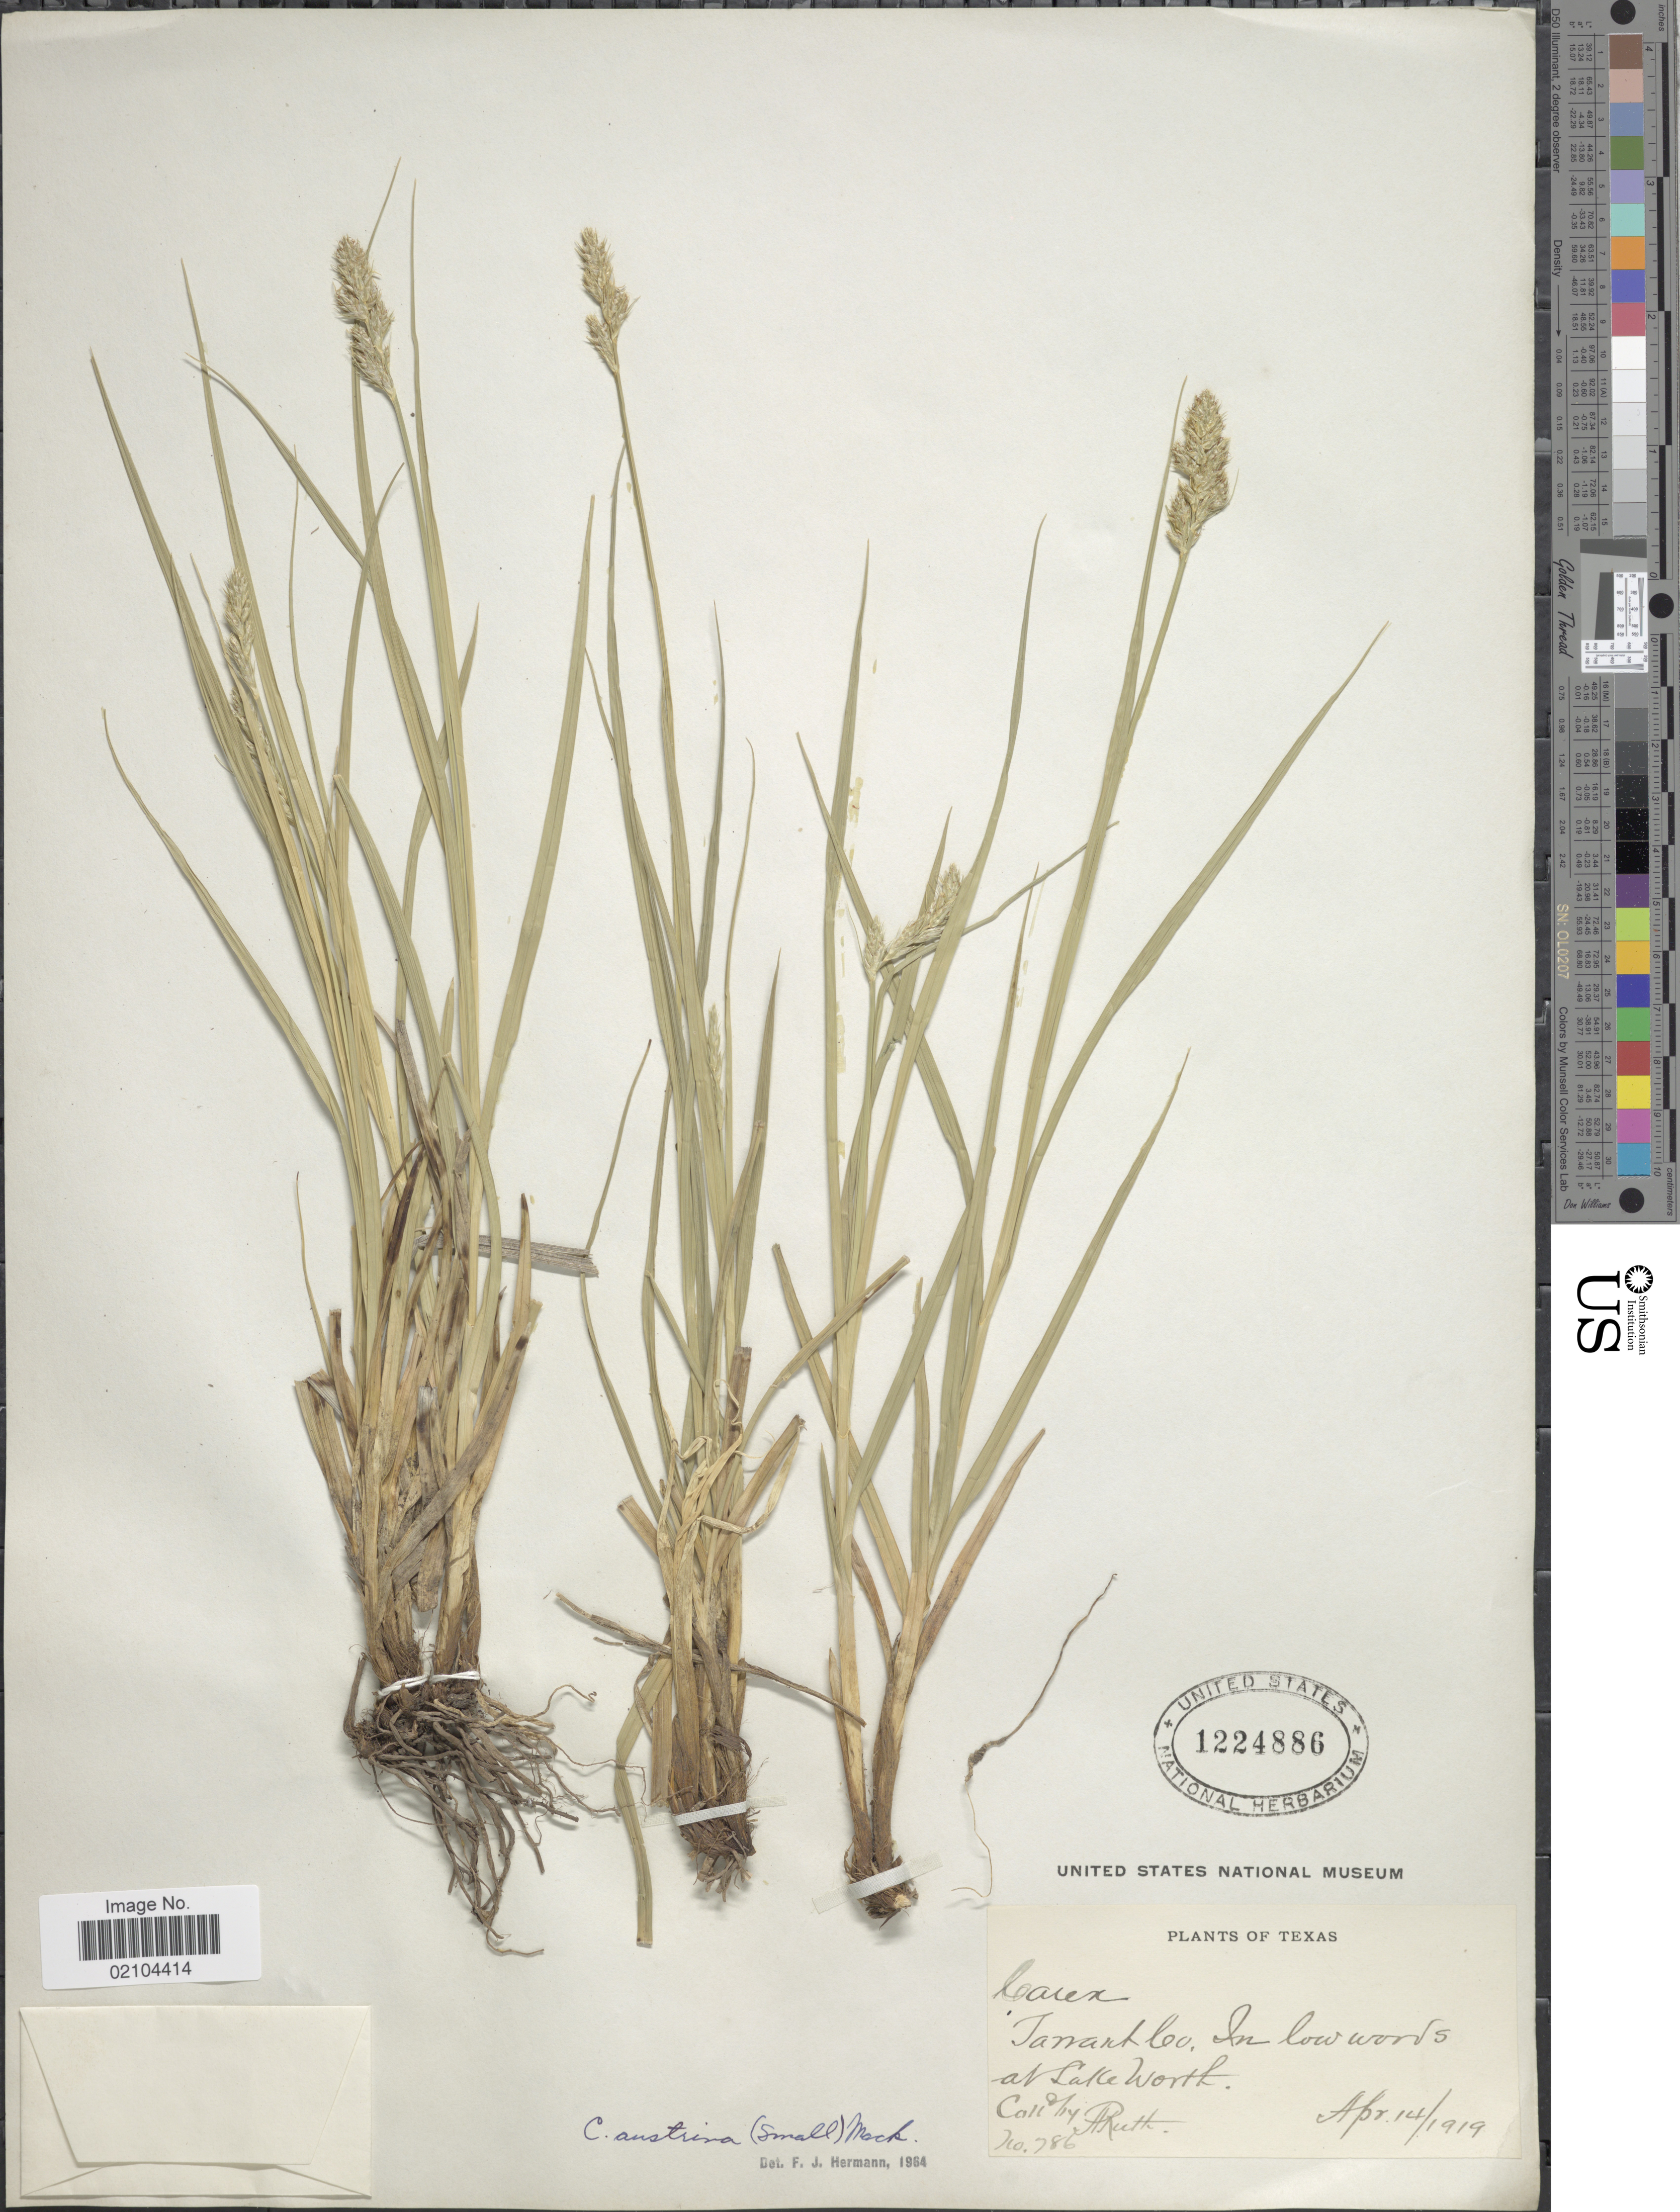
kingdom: Plantae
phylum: Tracheophyta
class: Liliopsida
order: Poales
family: Cyperaceae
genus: Carex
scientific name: Carex austrina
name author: Mack.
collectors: A. Ruth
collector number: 786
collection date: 1919-04-14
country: United States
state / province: Texas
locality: Tarrant Co., in low woods at Lake Worth.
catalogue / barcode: US 1224886